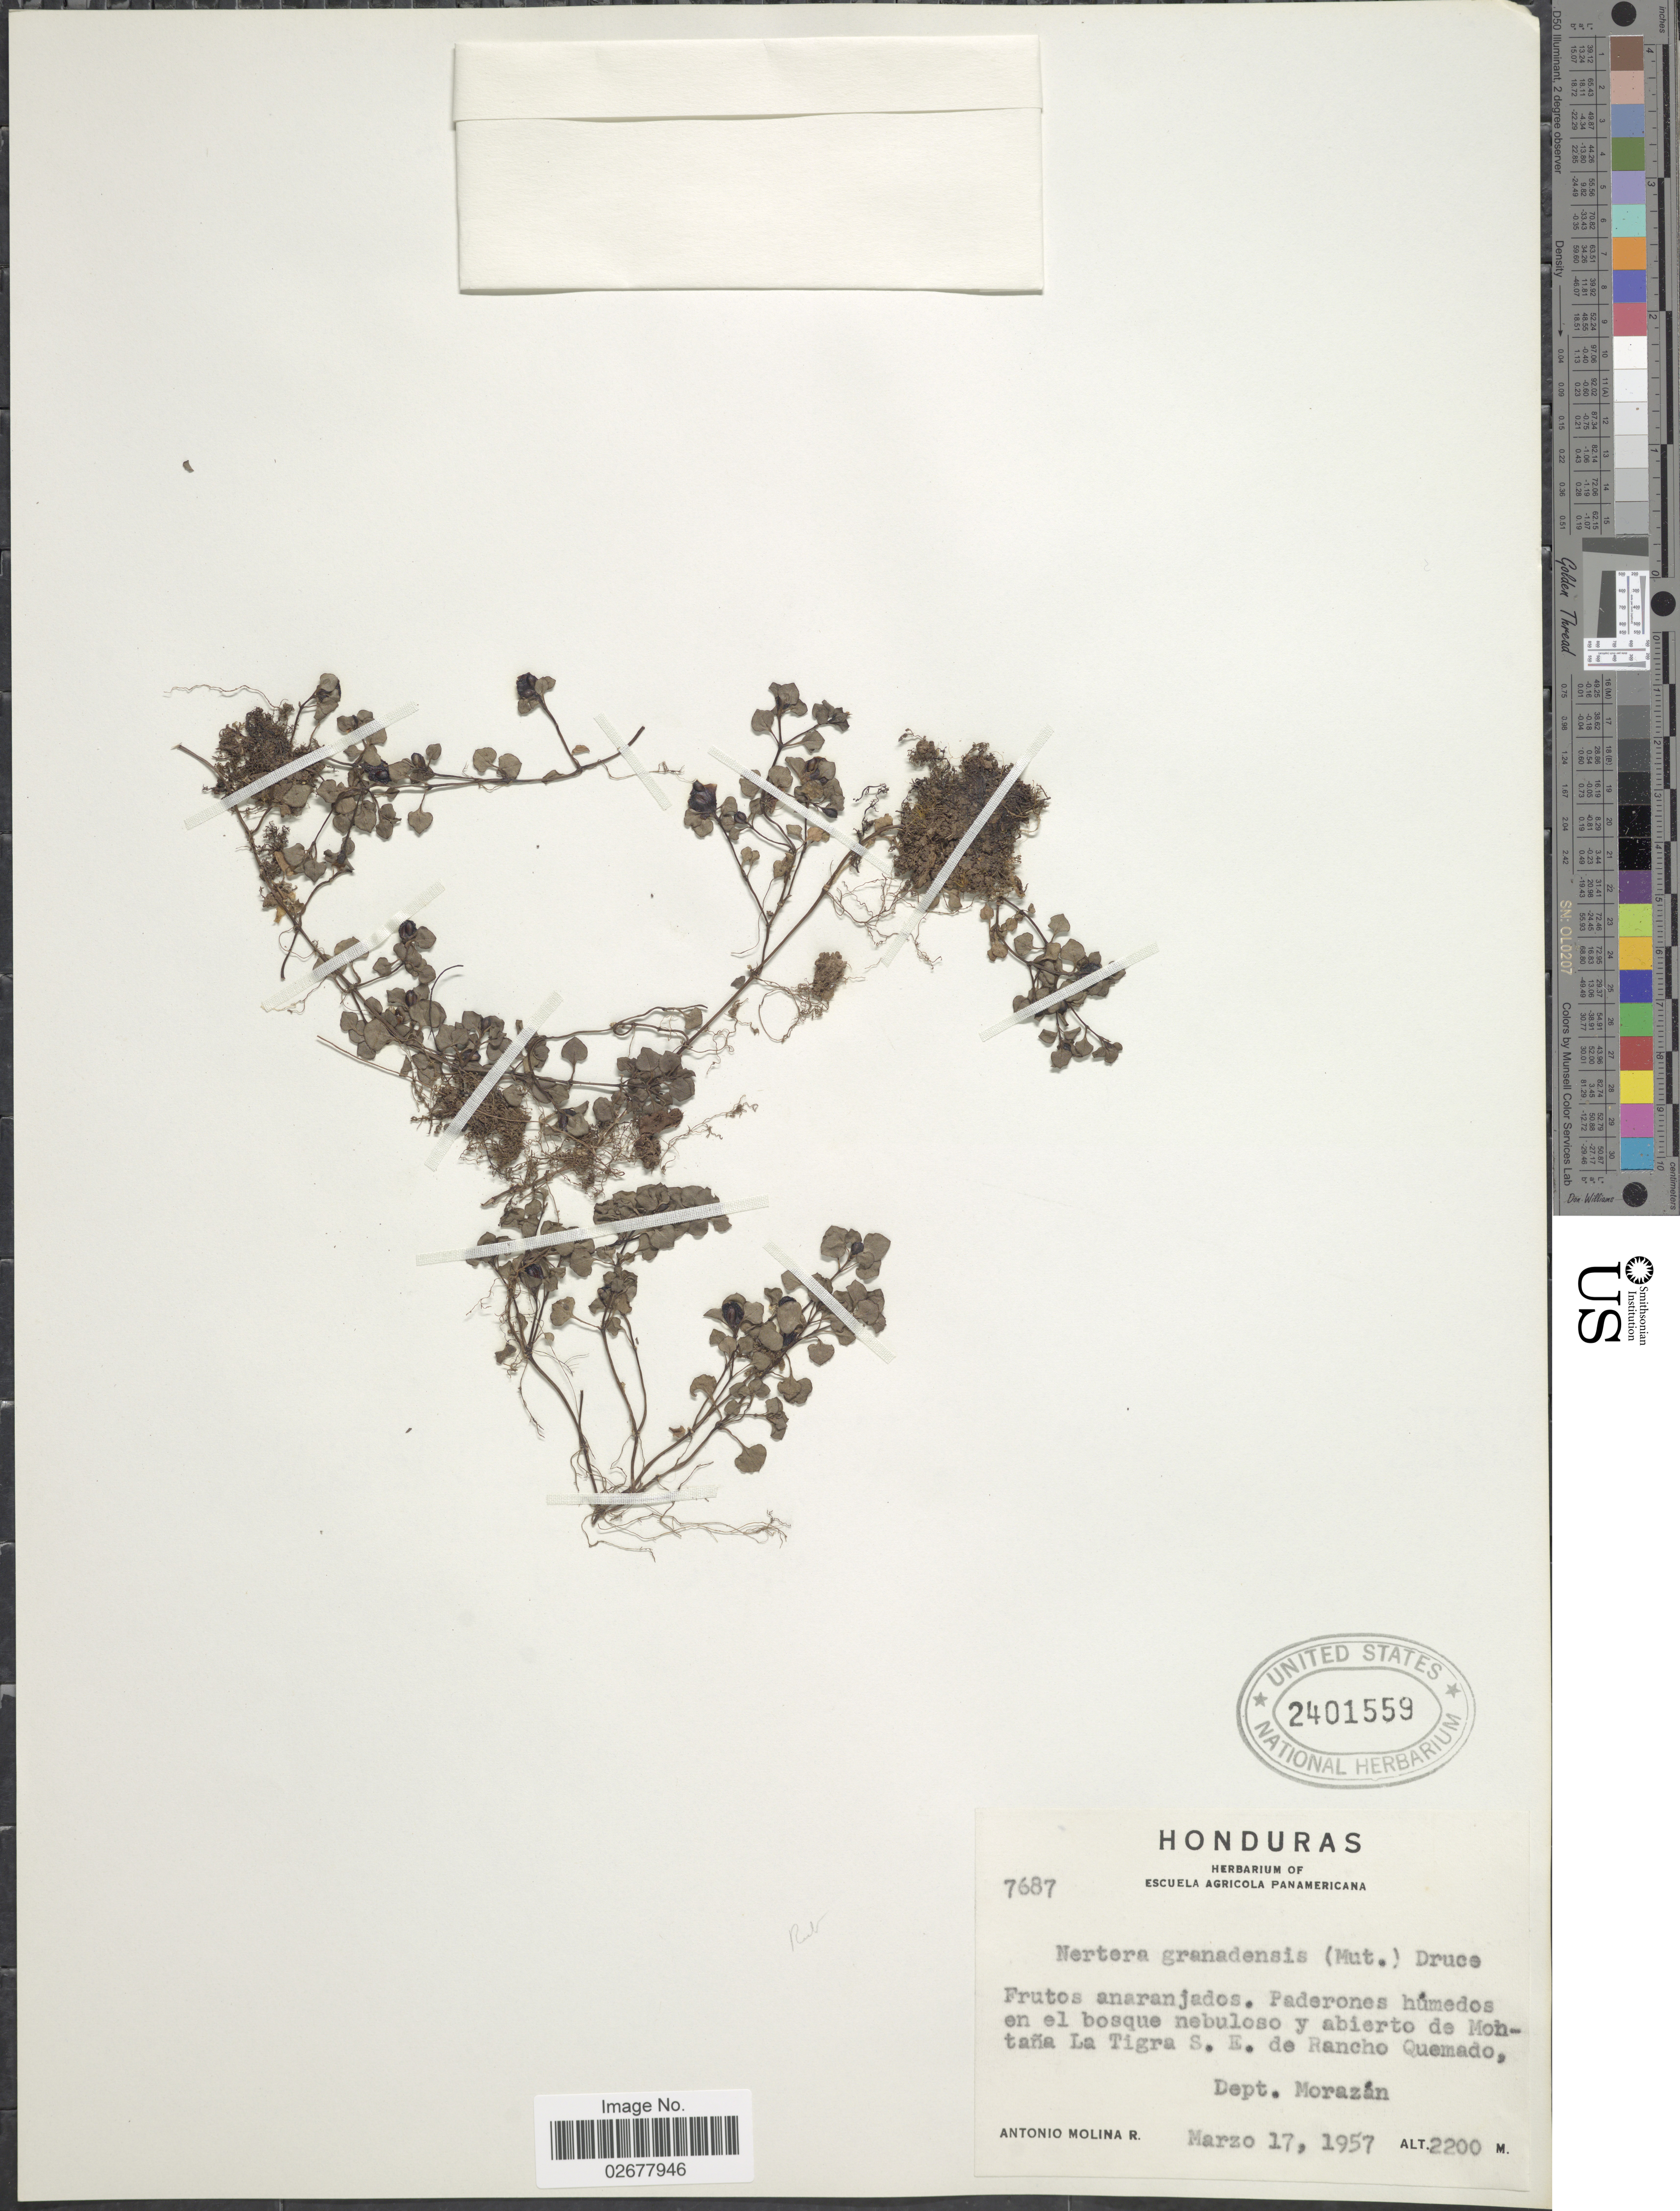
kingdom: Plantae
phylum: Tracheophyta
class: Magnoliopsida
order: Gentianales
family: Rubiaceae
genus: Nertera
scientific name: Nertera depressa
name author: Banks & Sol. ex Gaertn.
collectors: A. Molina R.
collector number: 7687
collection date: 1957-03-17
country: Honduras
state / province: Fco. Morazán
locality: Paderones húmedos en el bosque nebuloso y abierto de Montaña La Tigra S.E. de Rancho Quemado, Dept. Morazán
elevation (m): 2200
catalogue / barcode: US 2401559